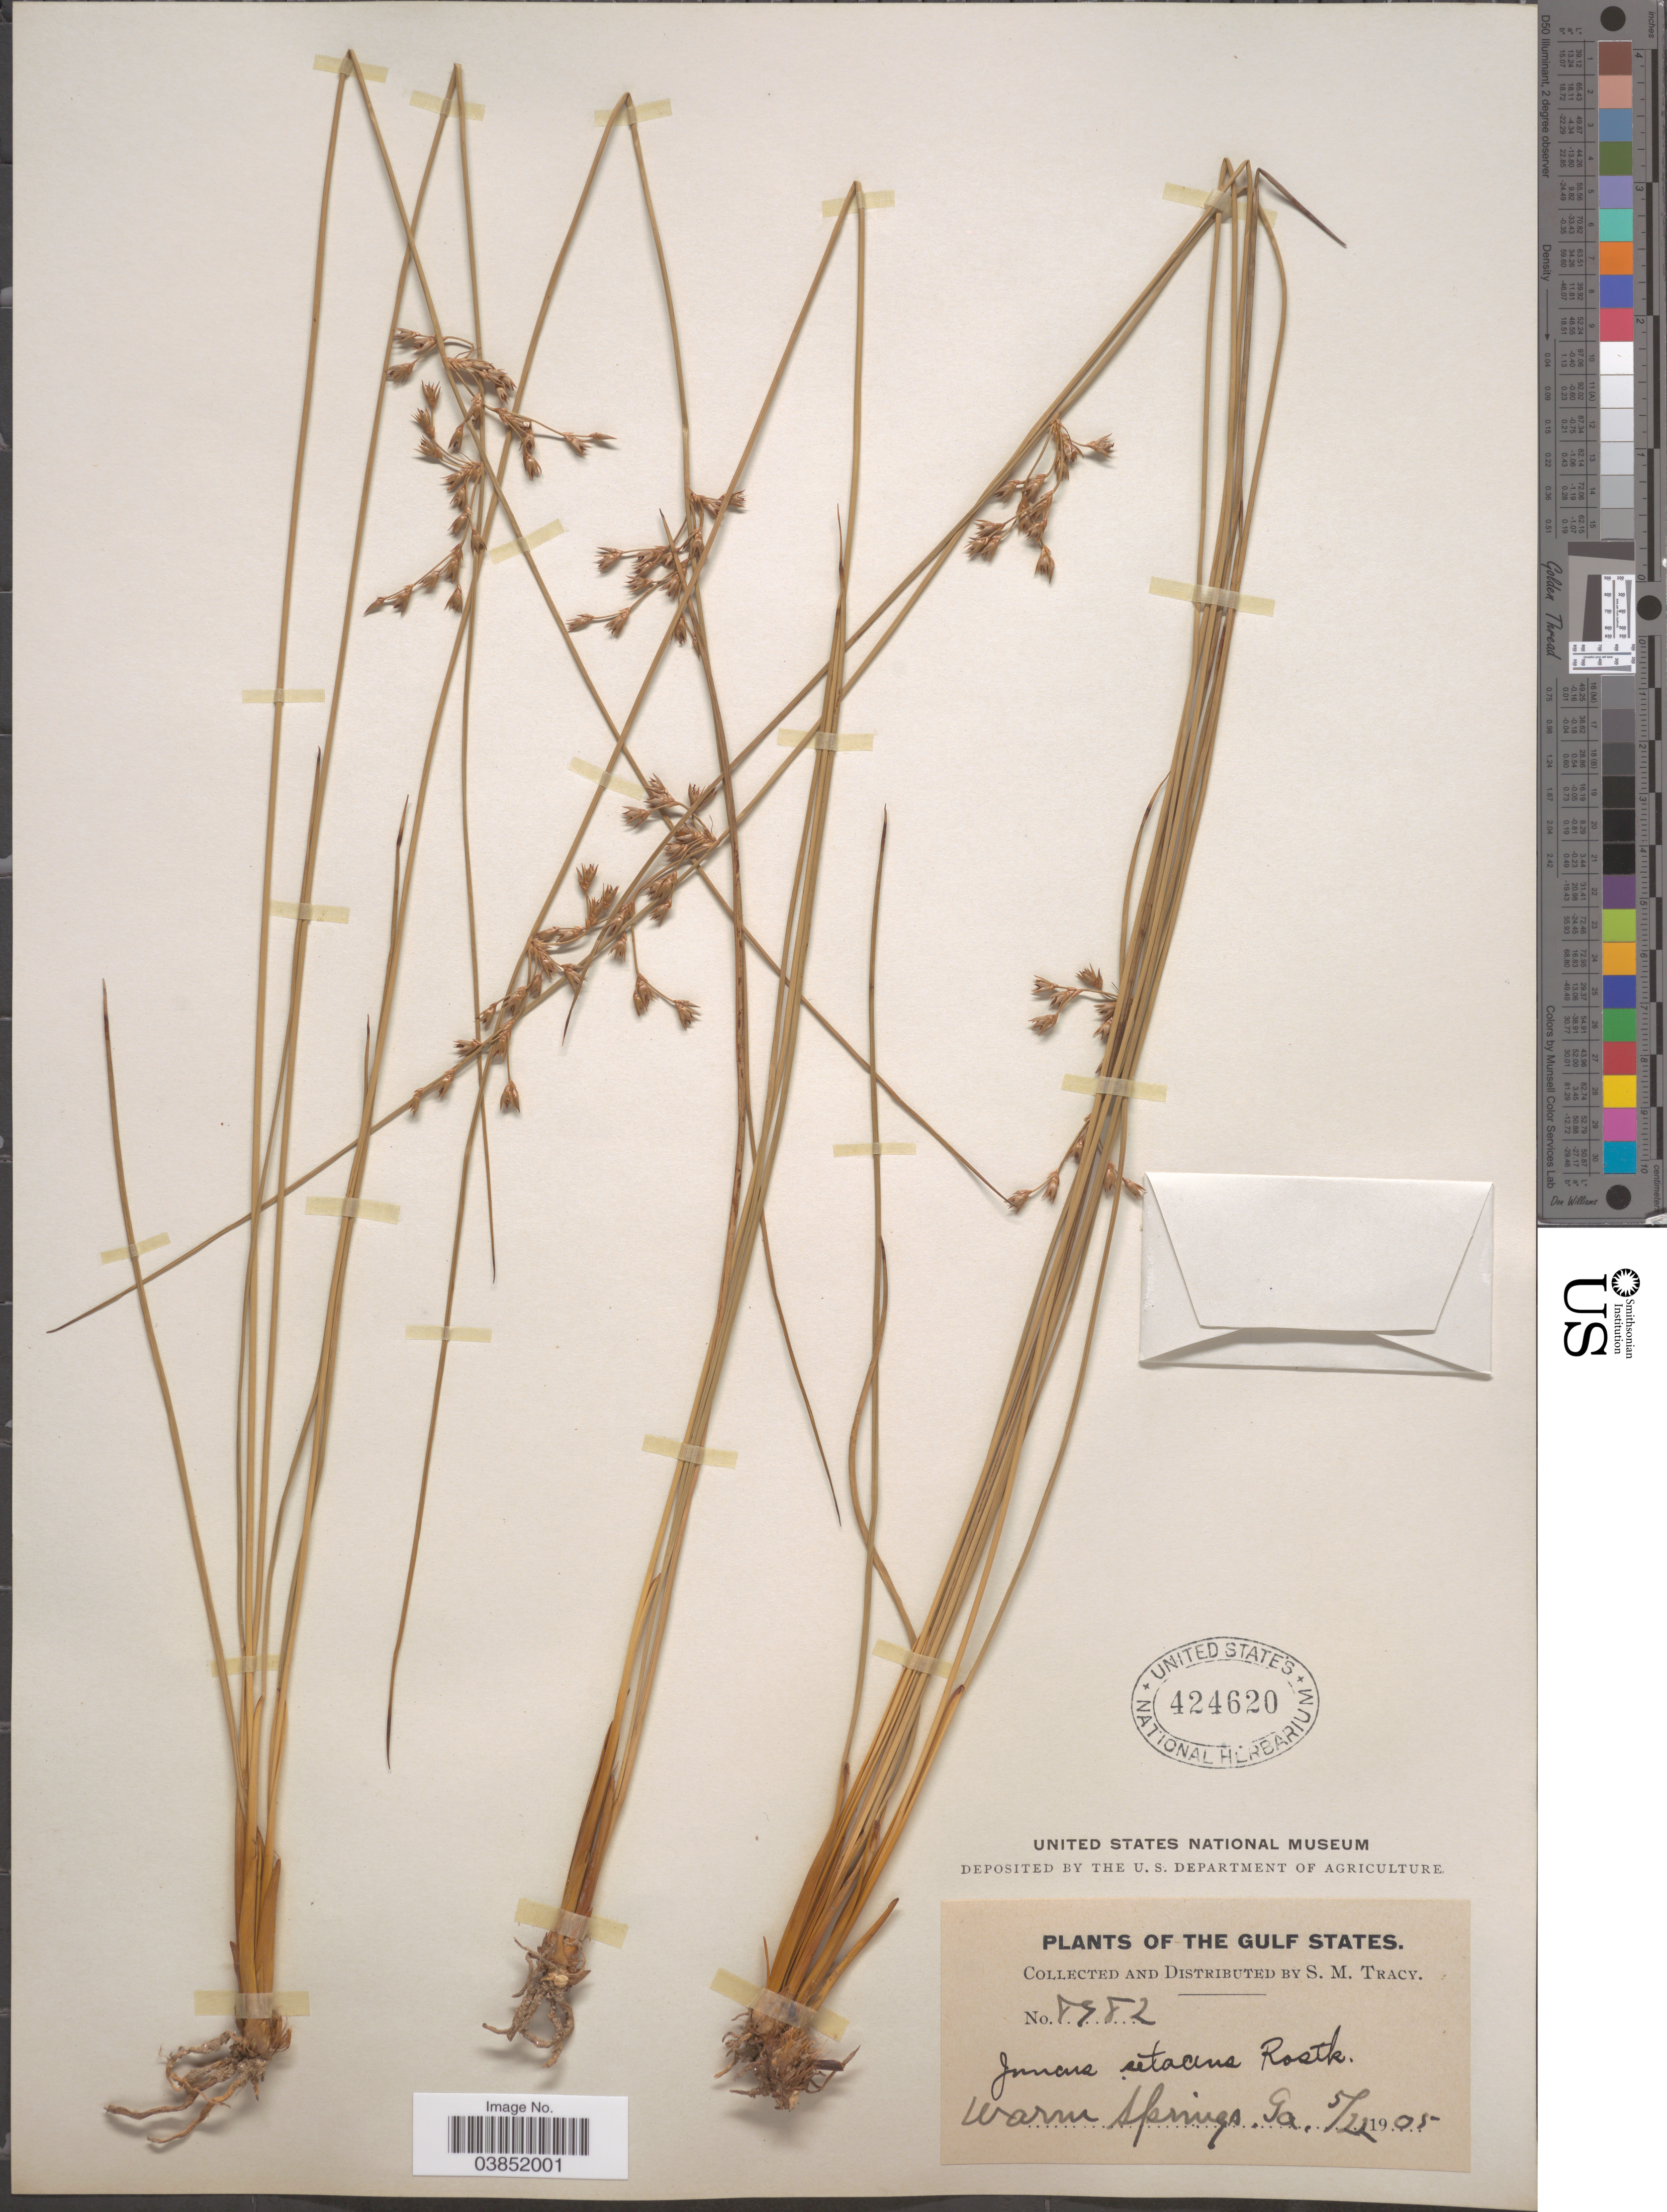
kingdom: Plantae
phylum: Tracheophyta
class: Liliopsida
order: Poales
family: Juncaceae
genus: Juncus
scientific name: Juncus coriaceus Mack.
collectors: S. M. Tracy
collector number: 8982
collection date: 1905-05-22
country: United States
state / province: Georgia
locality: The Gulf States. Warm Springs.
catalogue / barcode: US 424620